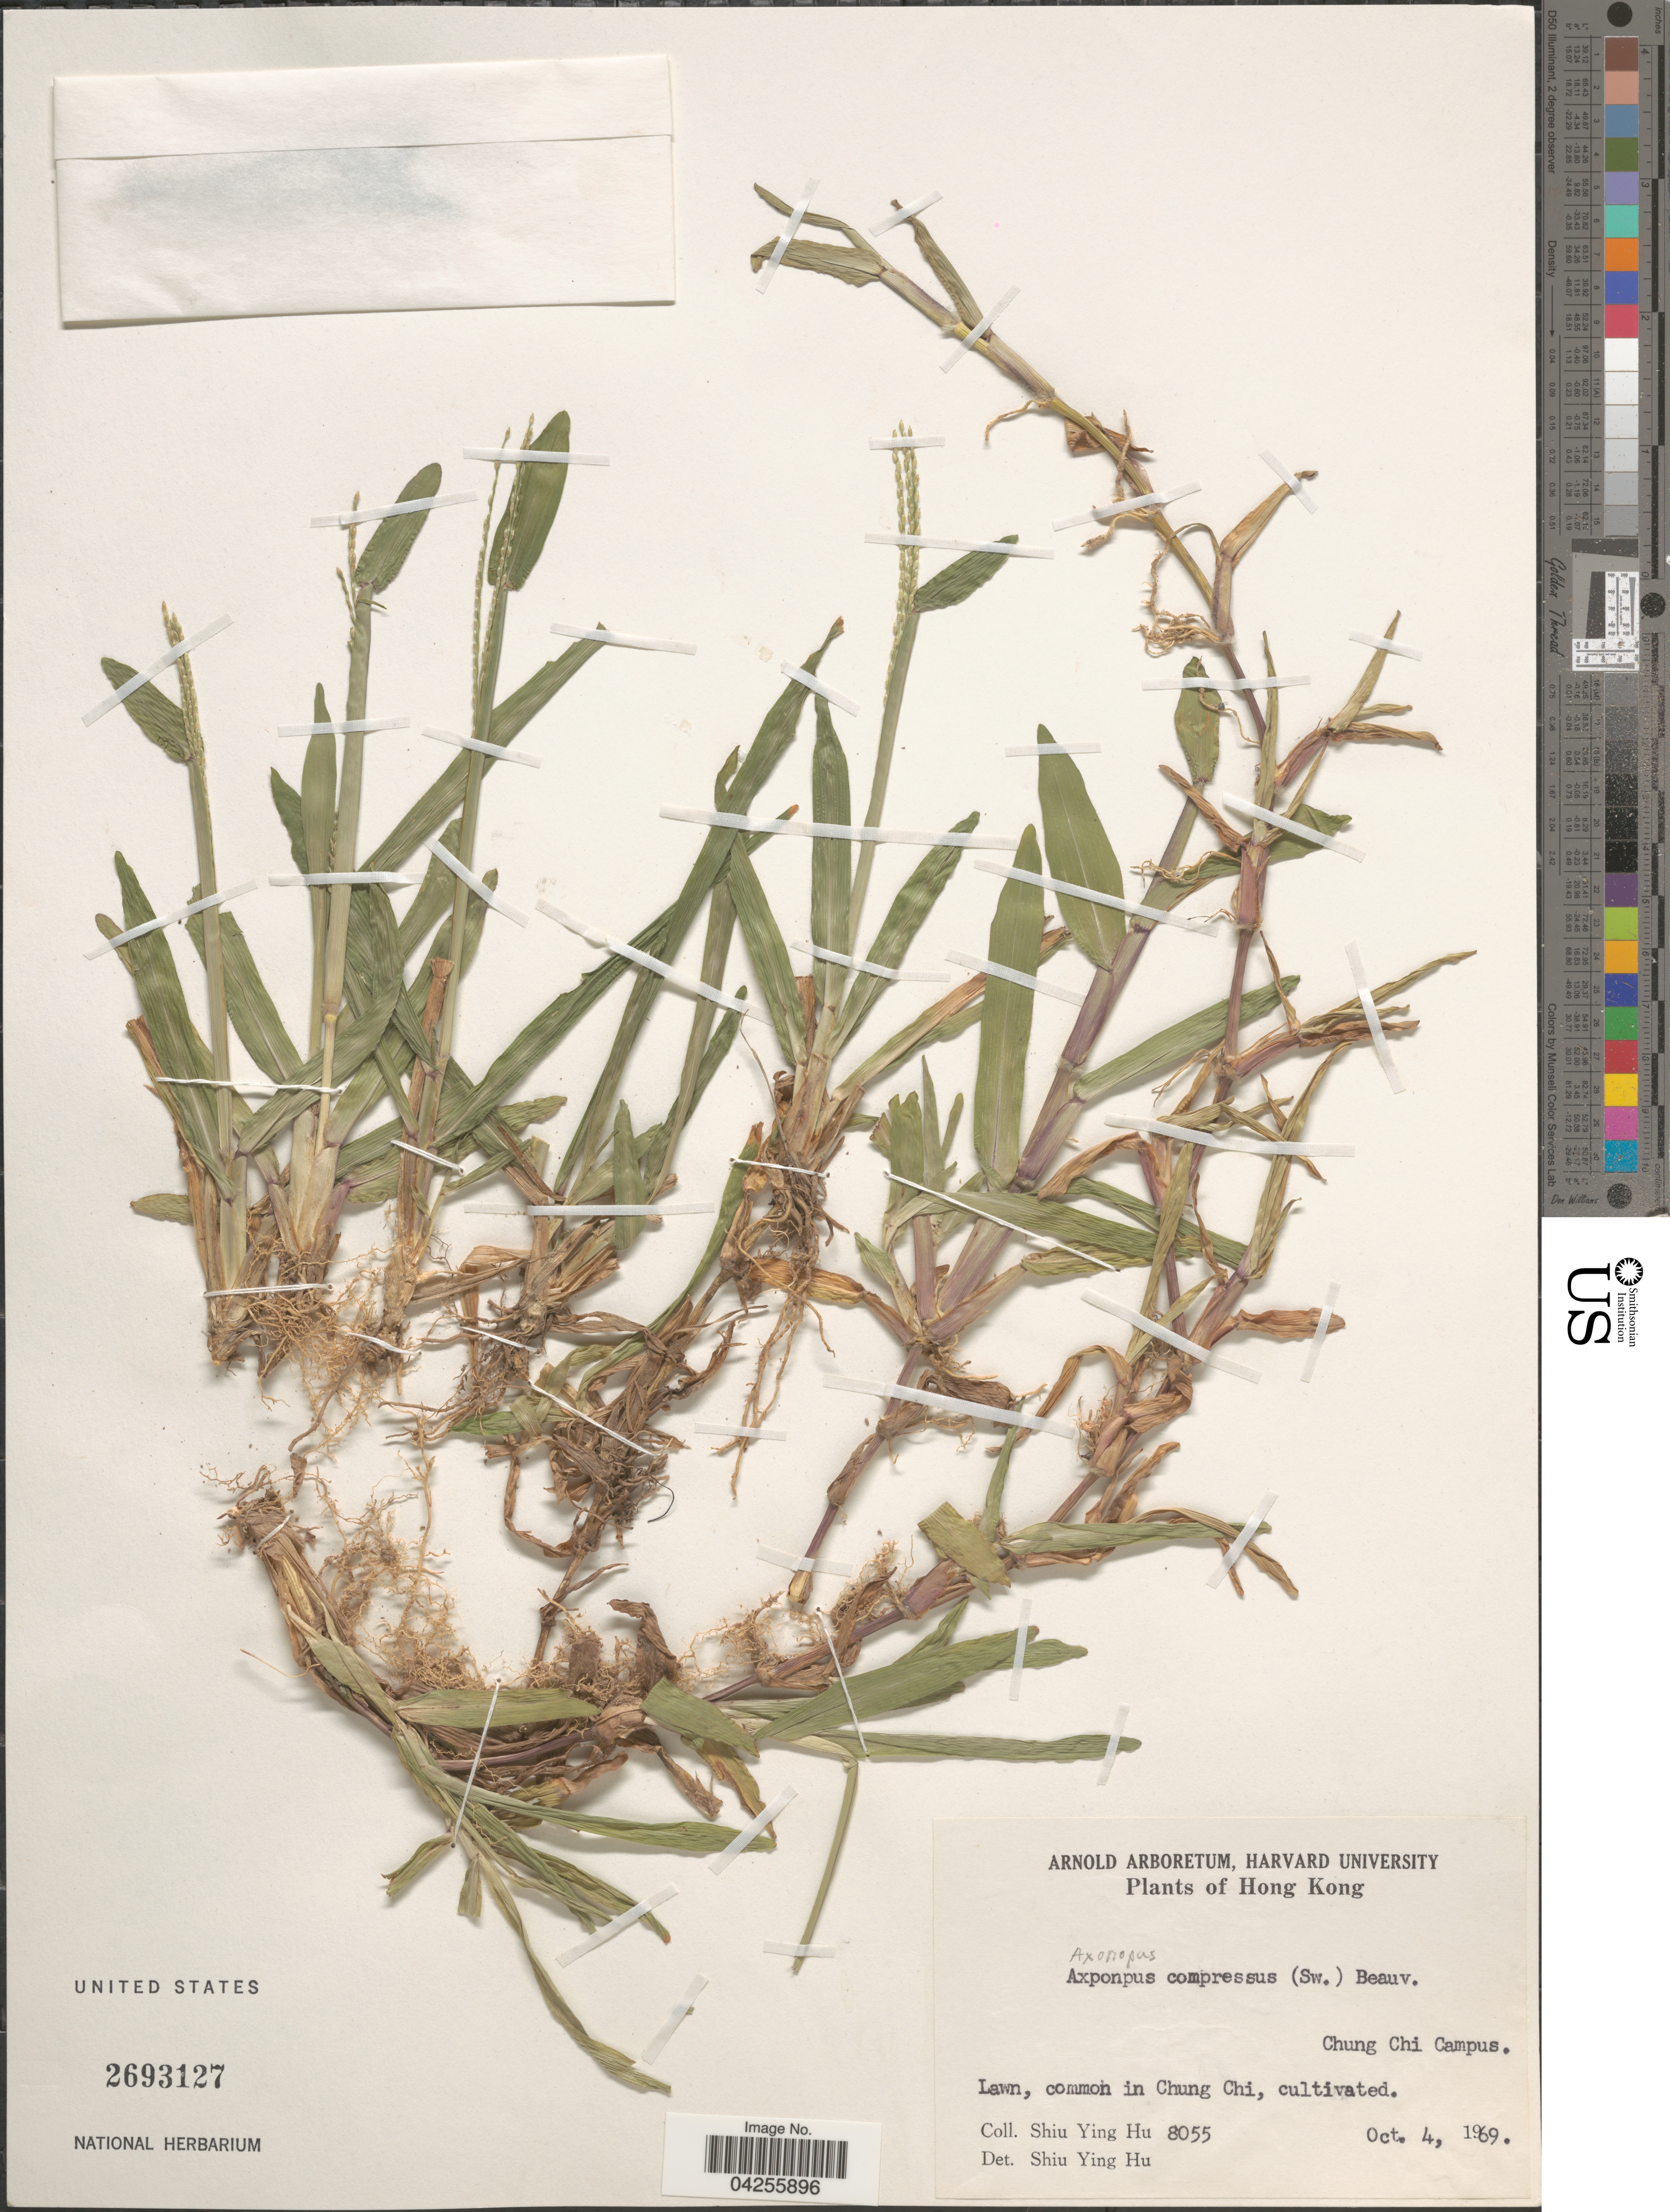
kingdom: Plantae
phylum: Tracheophyta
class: Liliopsida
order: Poales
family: Poaceae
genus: Axonopus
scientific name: Axonopus compressus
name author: (Sw.) P. Beauv.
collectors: S. Y. Hu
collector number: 8055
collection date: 1969-10-04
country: China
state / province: Hong Kong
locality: Chung Chi Campus. Lawn, common in Chung Chi, cultivated.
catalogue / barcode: US 2693127